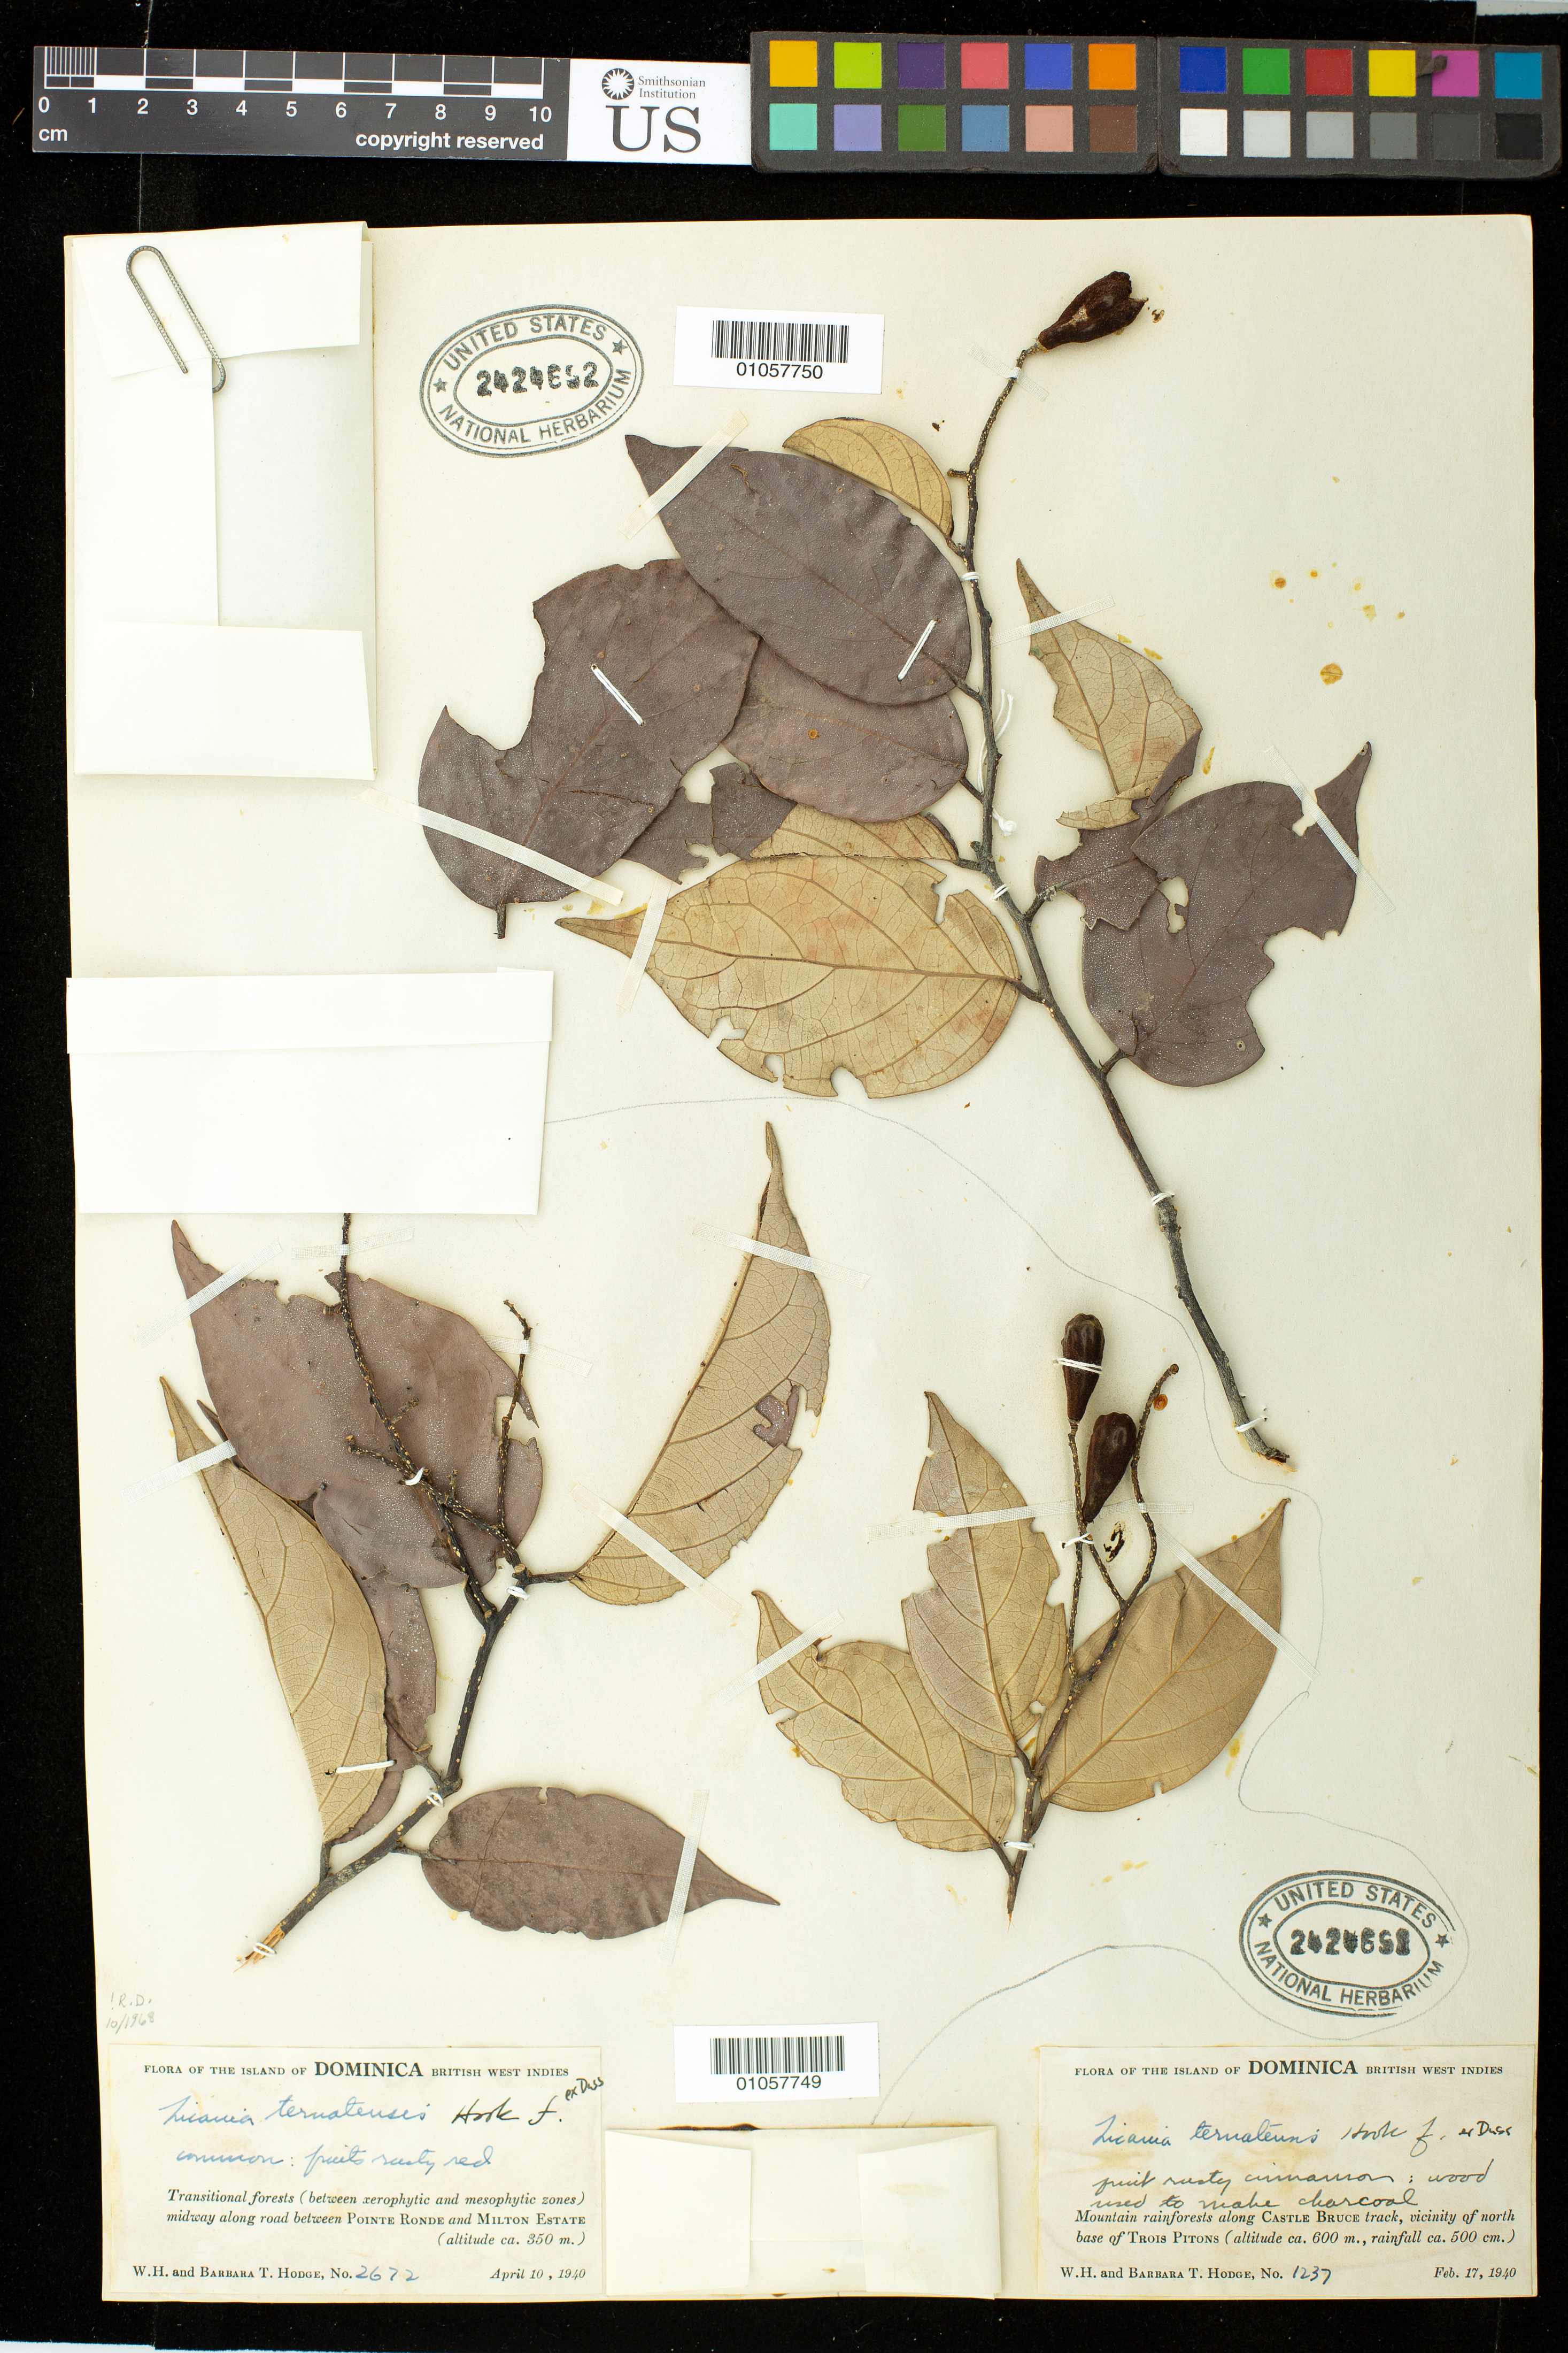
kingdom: Plantae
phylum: Tracheophyta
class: Magnoliopsida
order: Malpighiales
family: Chrysobalanaceae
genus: Licania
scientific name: Licania ternatensis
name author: Hook. f. ex Duss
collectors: W. Hodge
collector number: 2672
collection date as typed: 10 Apr 1940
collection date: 1940-04-10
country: Dominica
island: Dominica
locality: Between Pointe Ronde and Milton Estate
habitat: Transitional forests (between xerophytic and mesophytic zones) along road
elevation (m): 350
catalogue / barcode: US 2424693